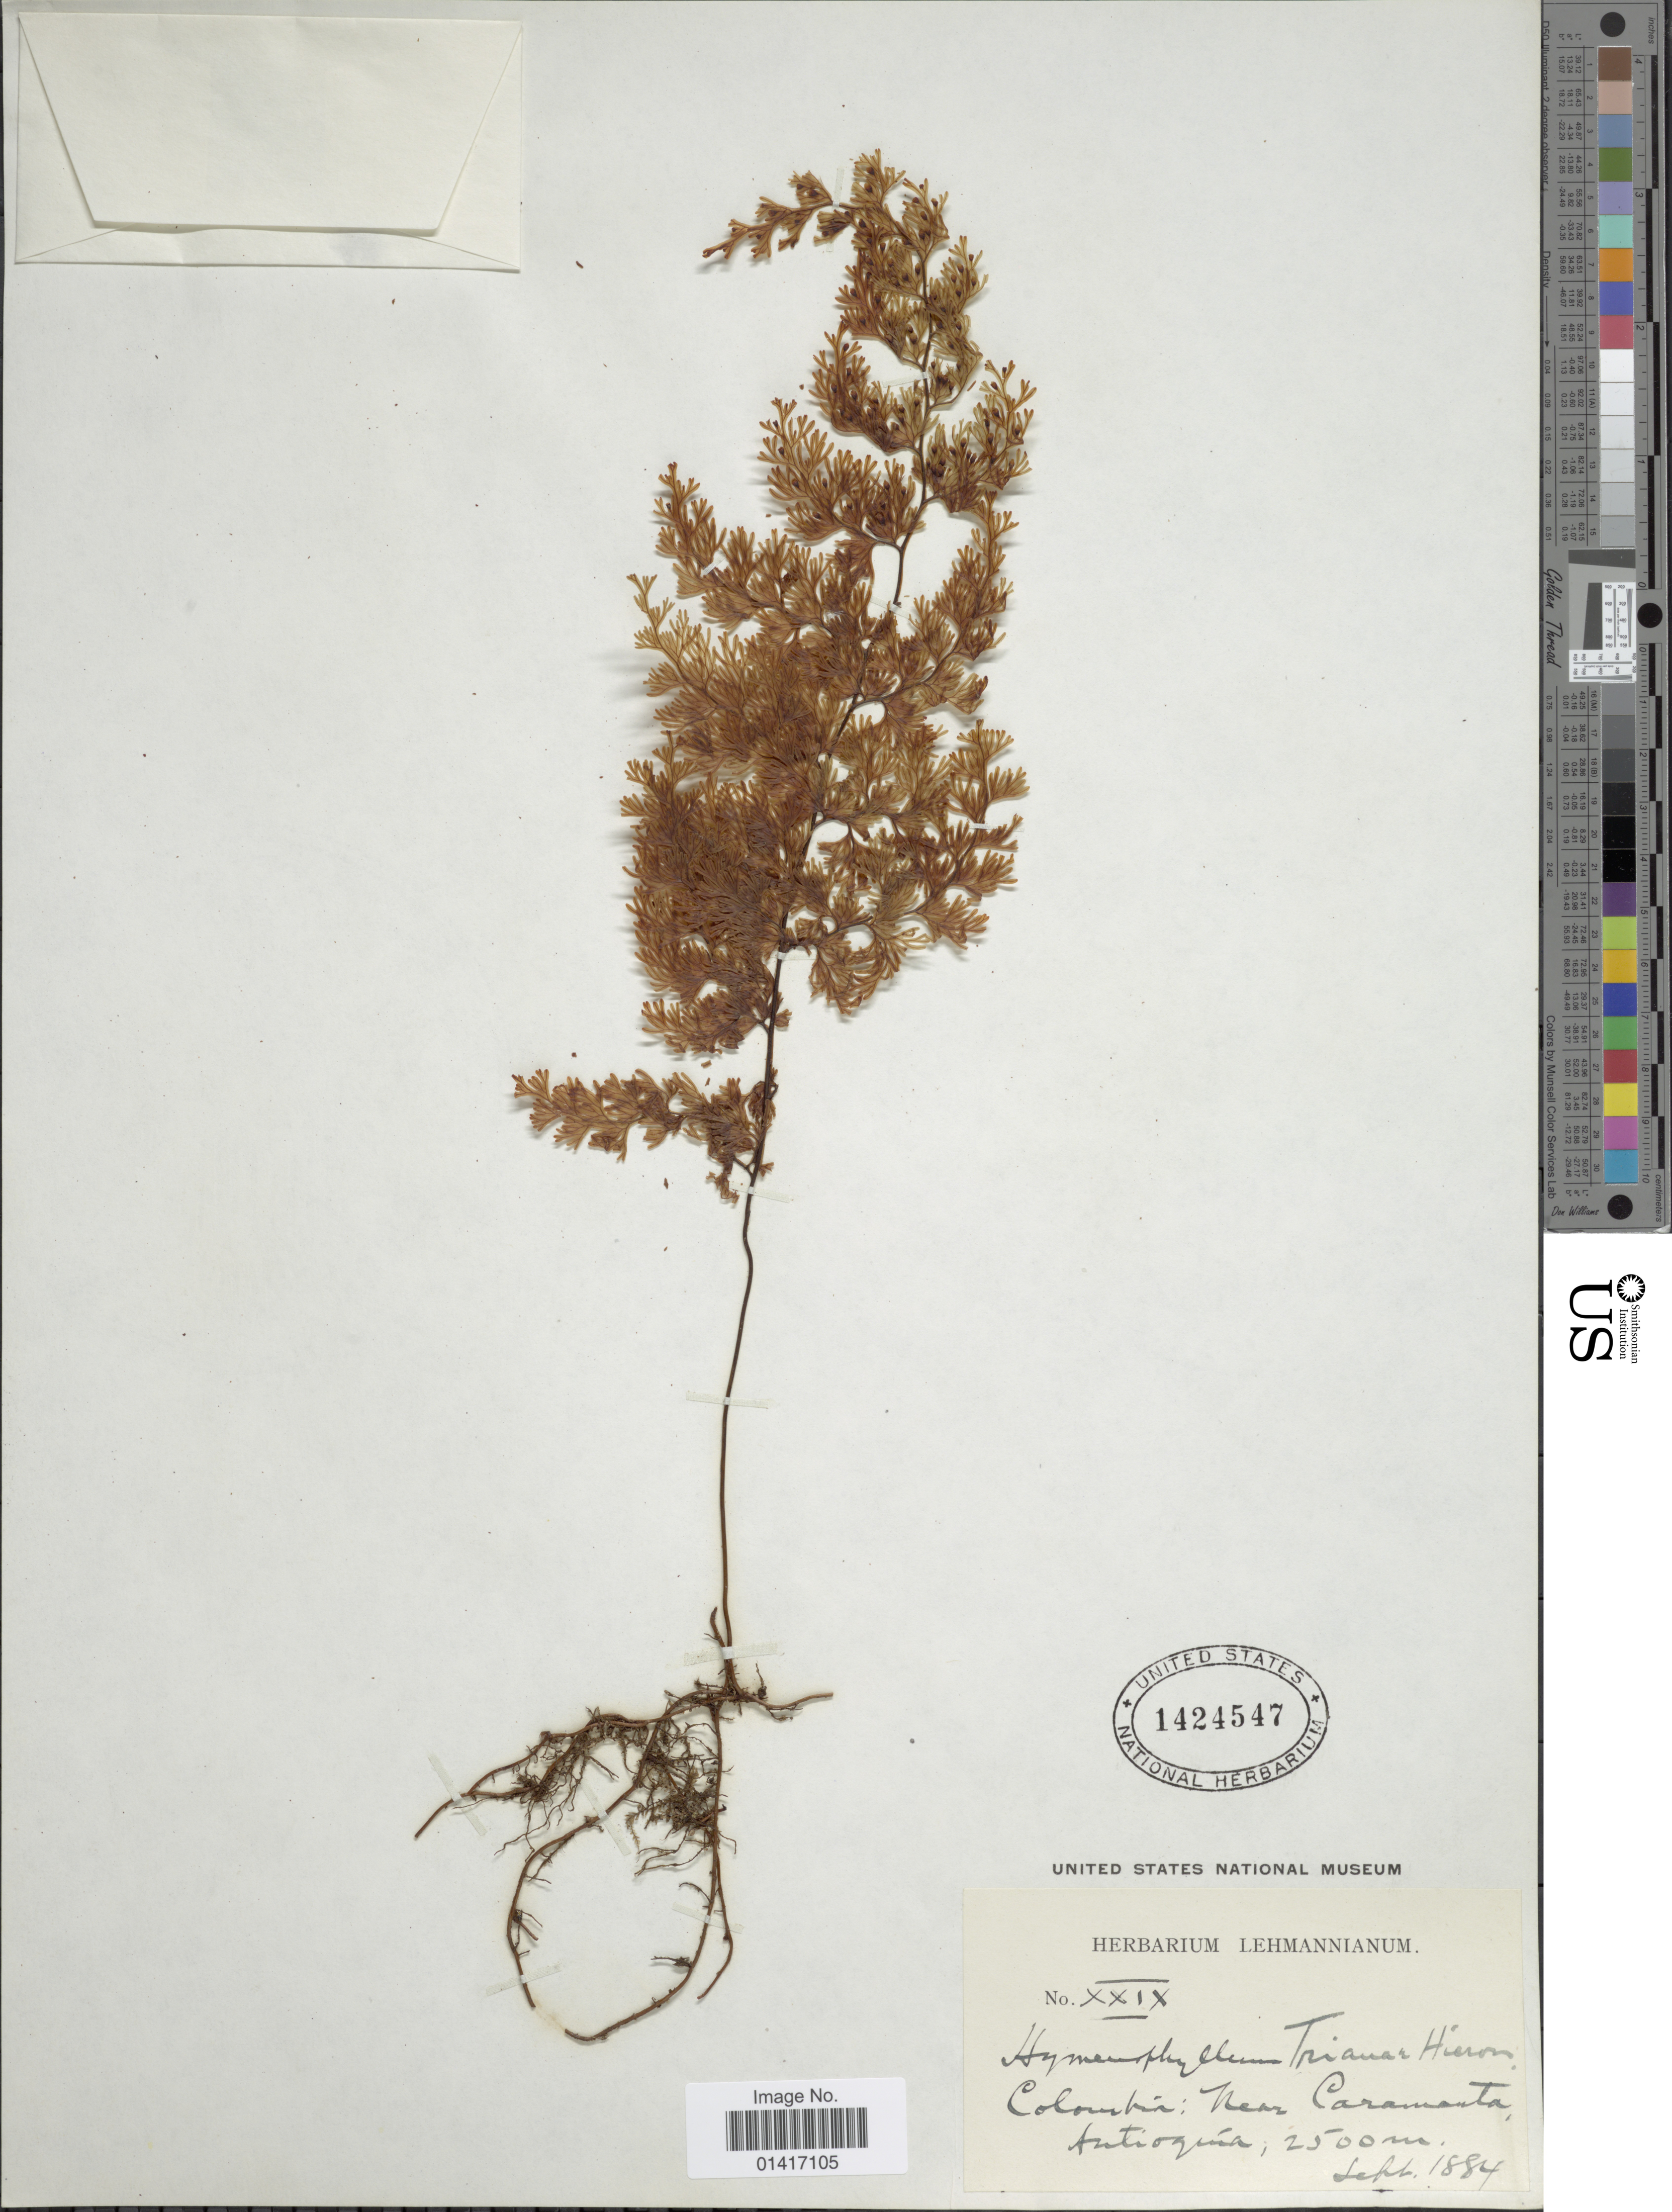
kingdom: Plantae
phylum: Tracheophyta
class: Polypodiopsida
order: Hymenophyllales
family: Hymenophyllaceae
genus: Hymenophyllum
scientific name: Hymenophyllum trianae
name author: (Hieron.)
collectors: ex herb. Lehmannianum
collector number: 29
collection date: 1884-09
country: Colombia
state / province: Antioquia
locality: Near Caramanta, Antioquia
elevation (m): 2500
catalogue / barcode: US 1424547